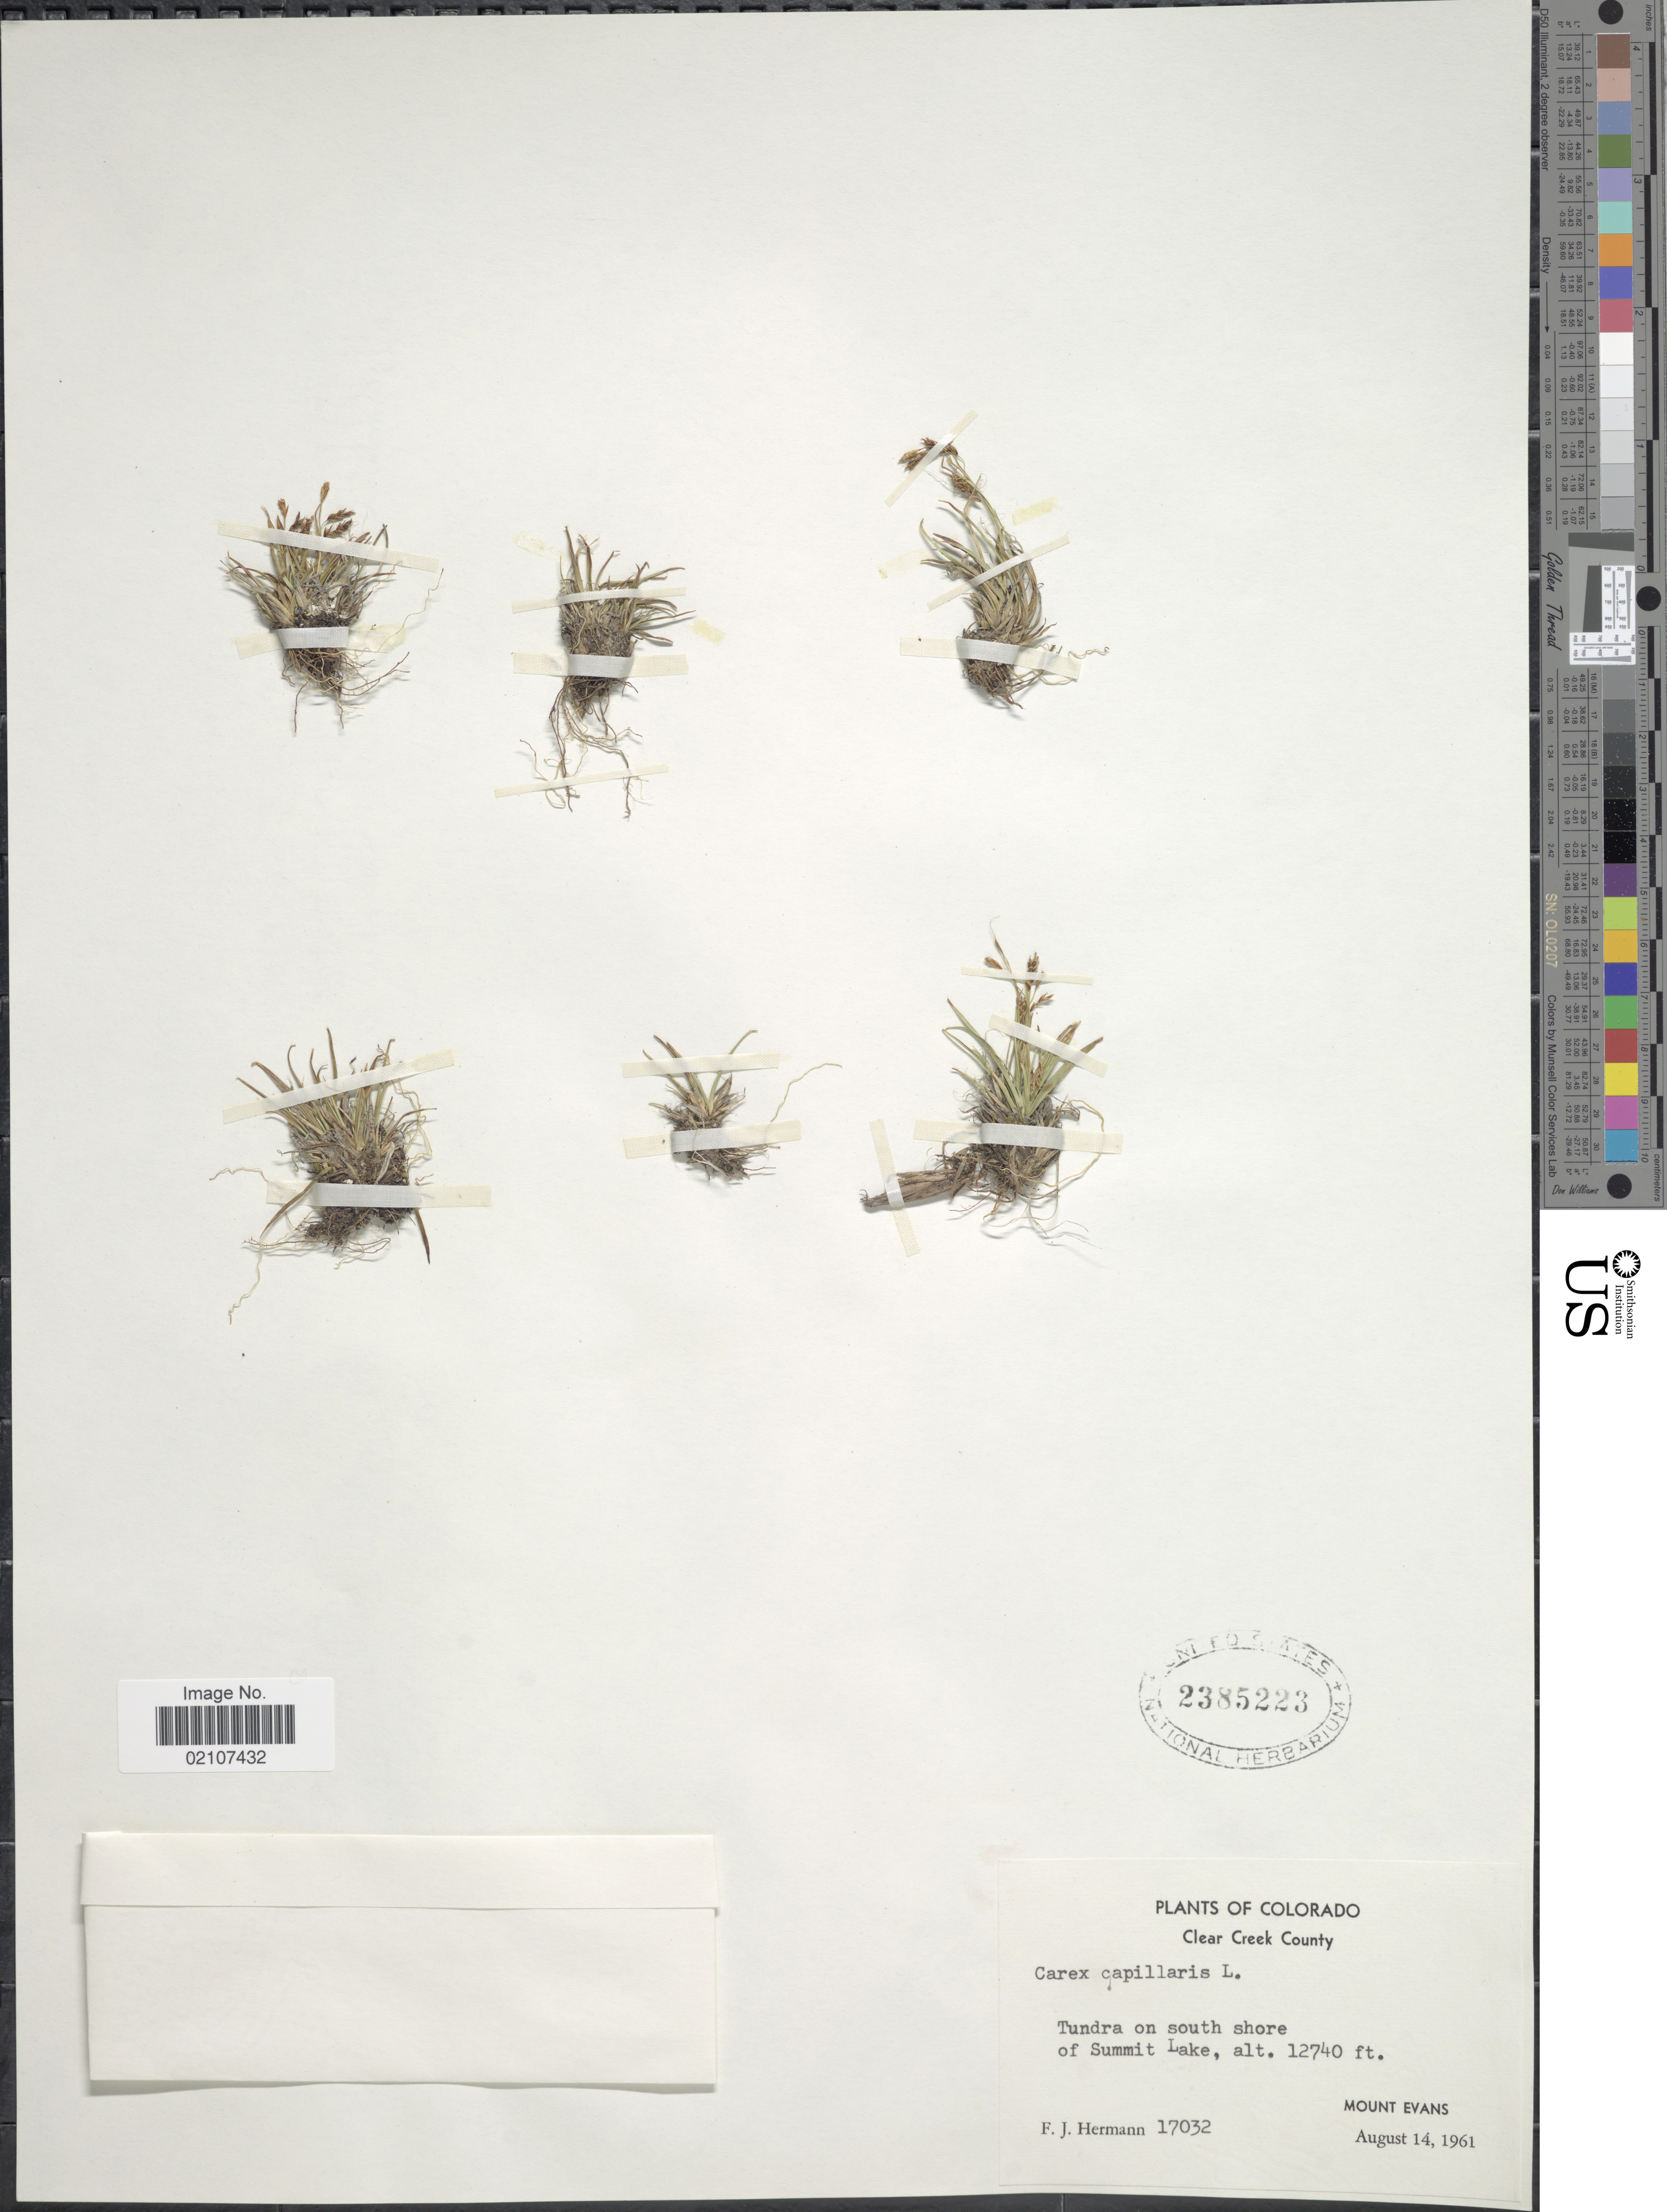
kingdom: Plantae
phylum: Tracheophyta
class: Liliopsida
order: Poales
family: Cyperaceae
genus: Carex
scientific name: Carex capillaris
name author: L.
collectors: F. J. Hermann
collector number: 17032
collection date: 1961-08-14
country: United States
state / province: Colorado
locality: Clear Creek County, Tundra on south shore of Summit Lake, Mount Evans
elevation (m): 3883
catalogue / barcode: US 2385223